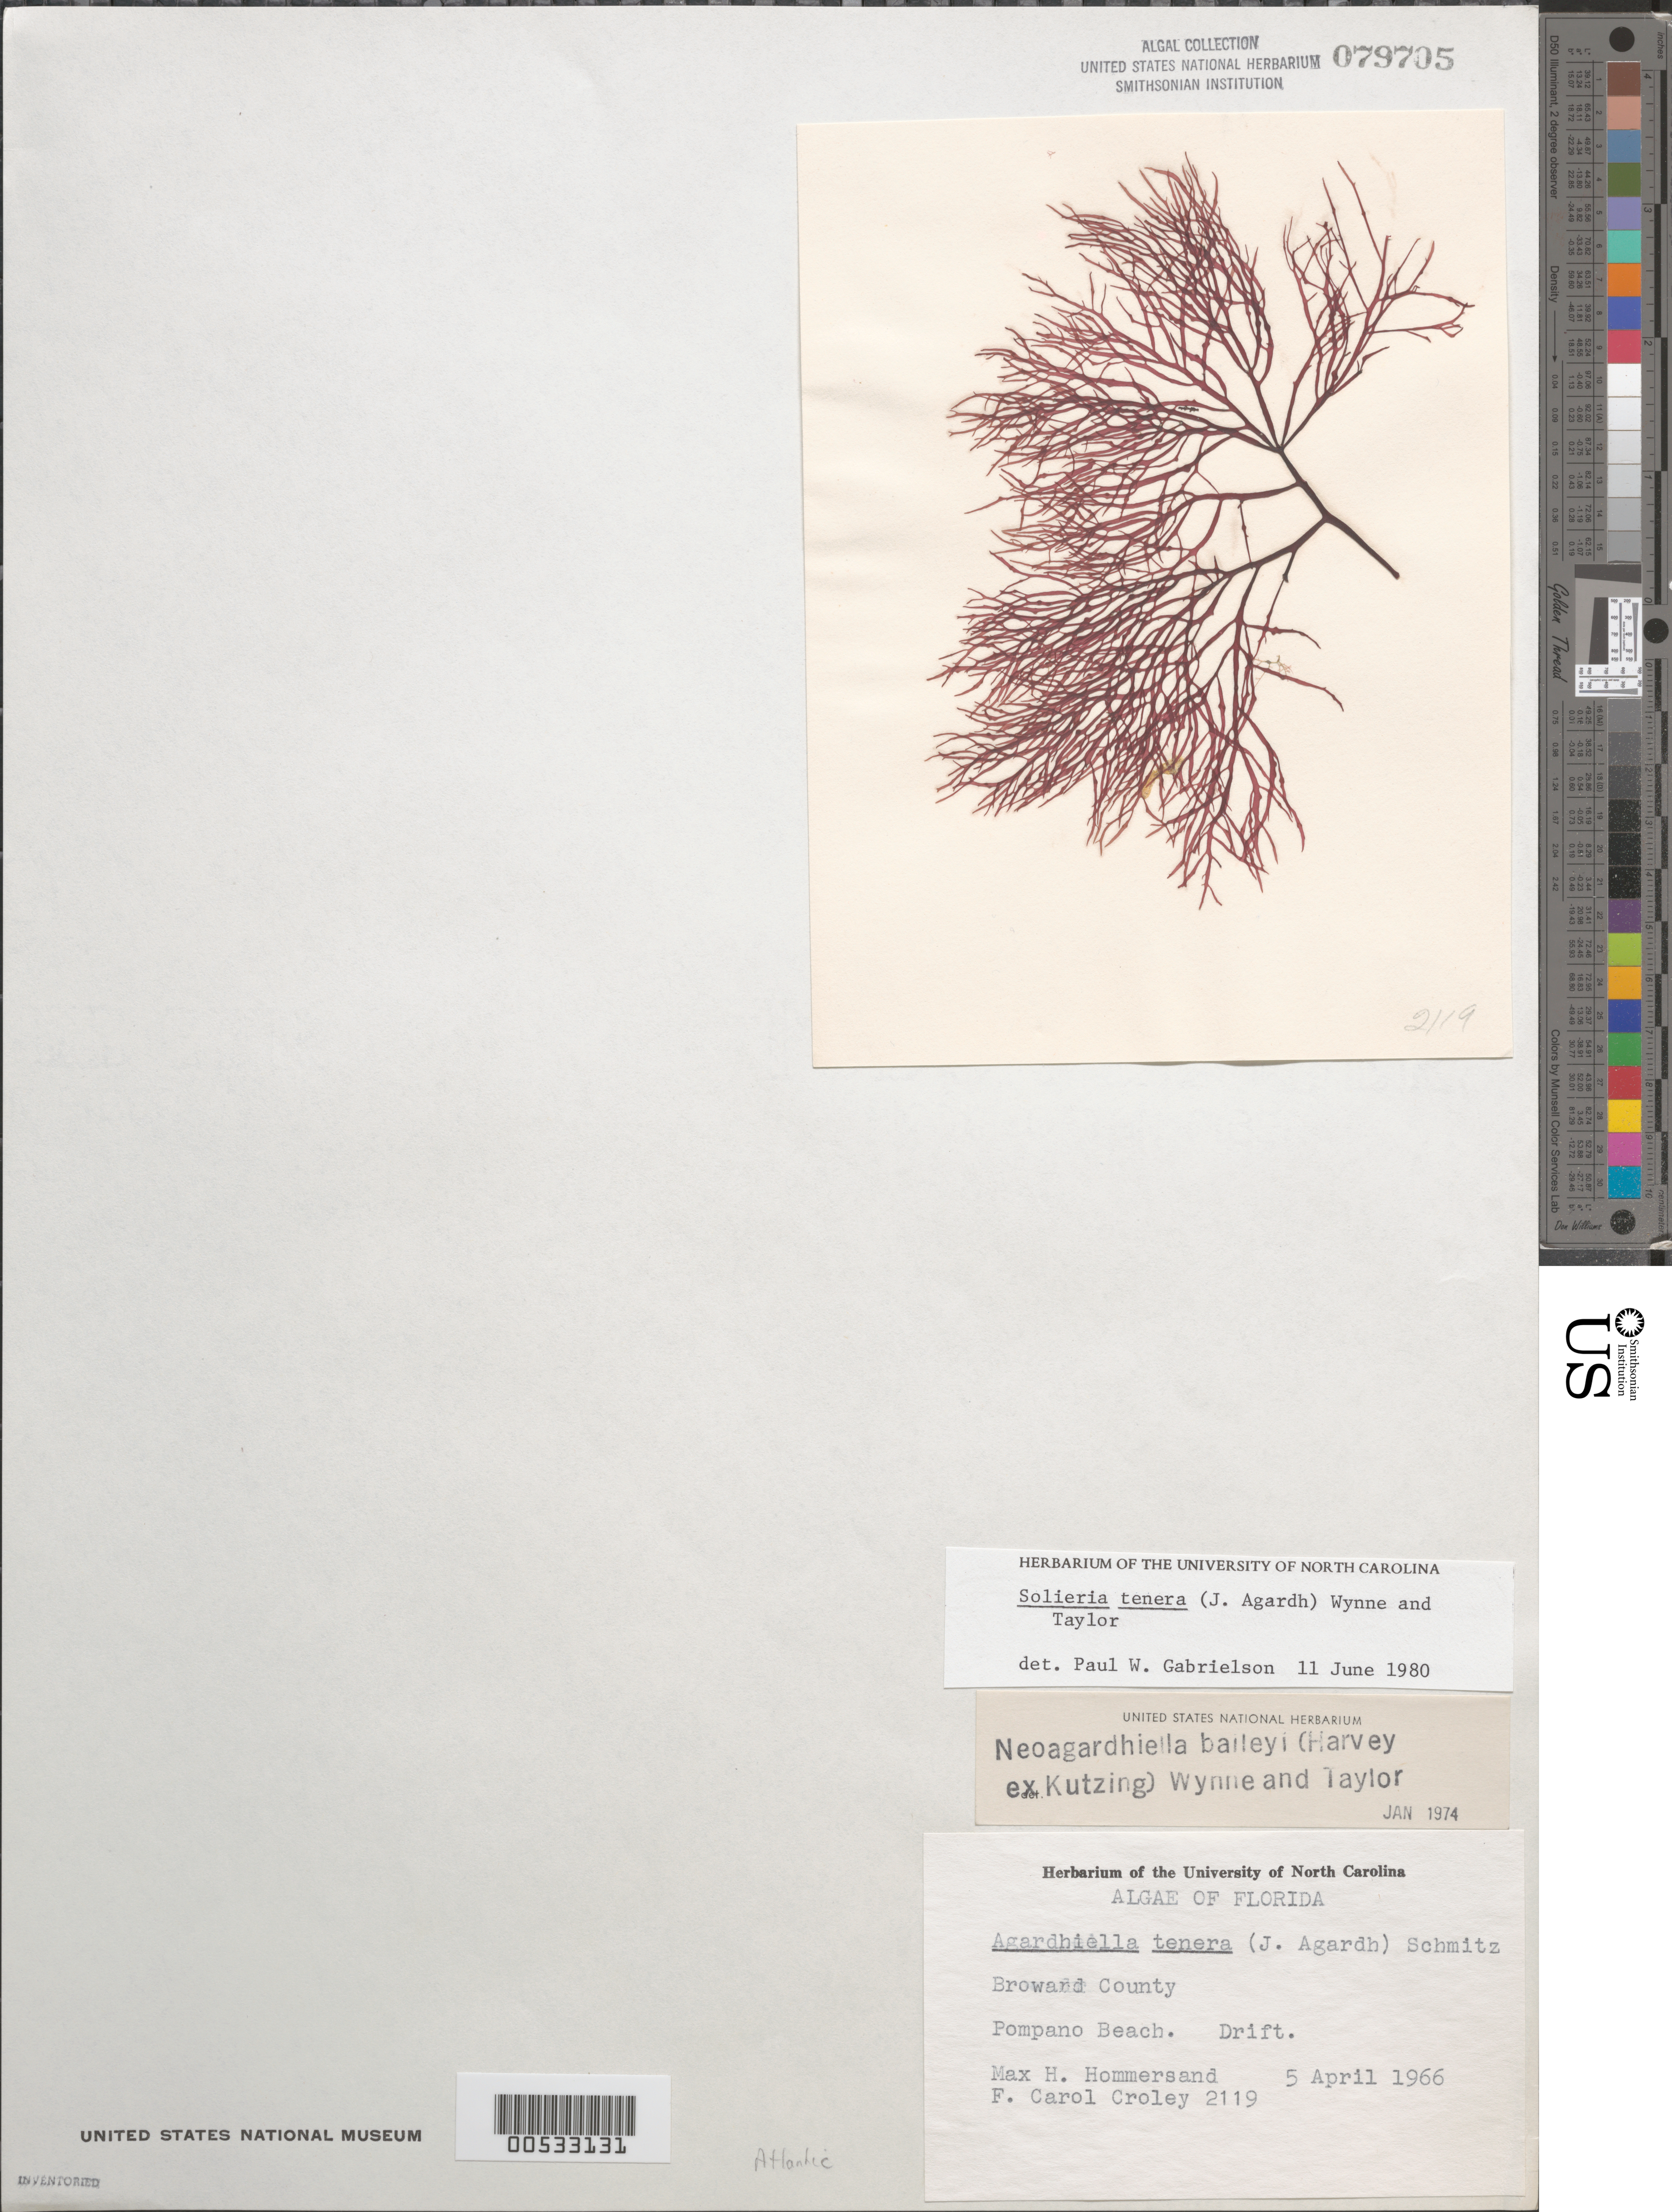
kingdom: Plantae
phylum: Rhodophyta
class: Florideophyceae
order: Gigartinales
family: Solieriaceae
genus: Solieria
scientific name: Solieria filiformis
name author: (Kütz.) P.W. Gabrielson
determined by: Algae name updating Project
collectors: M. H. Hommersand & F. C. Croley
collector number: FCC 2119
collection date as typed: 05 Apr 1966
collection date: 1966-04-05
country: United States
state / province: Florida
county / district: Broward County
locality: Pompano Beach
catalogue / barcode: US 79705